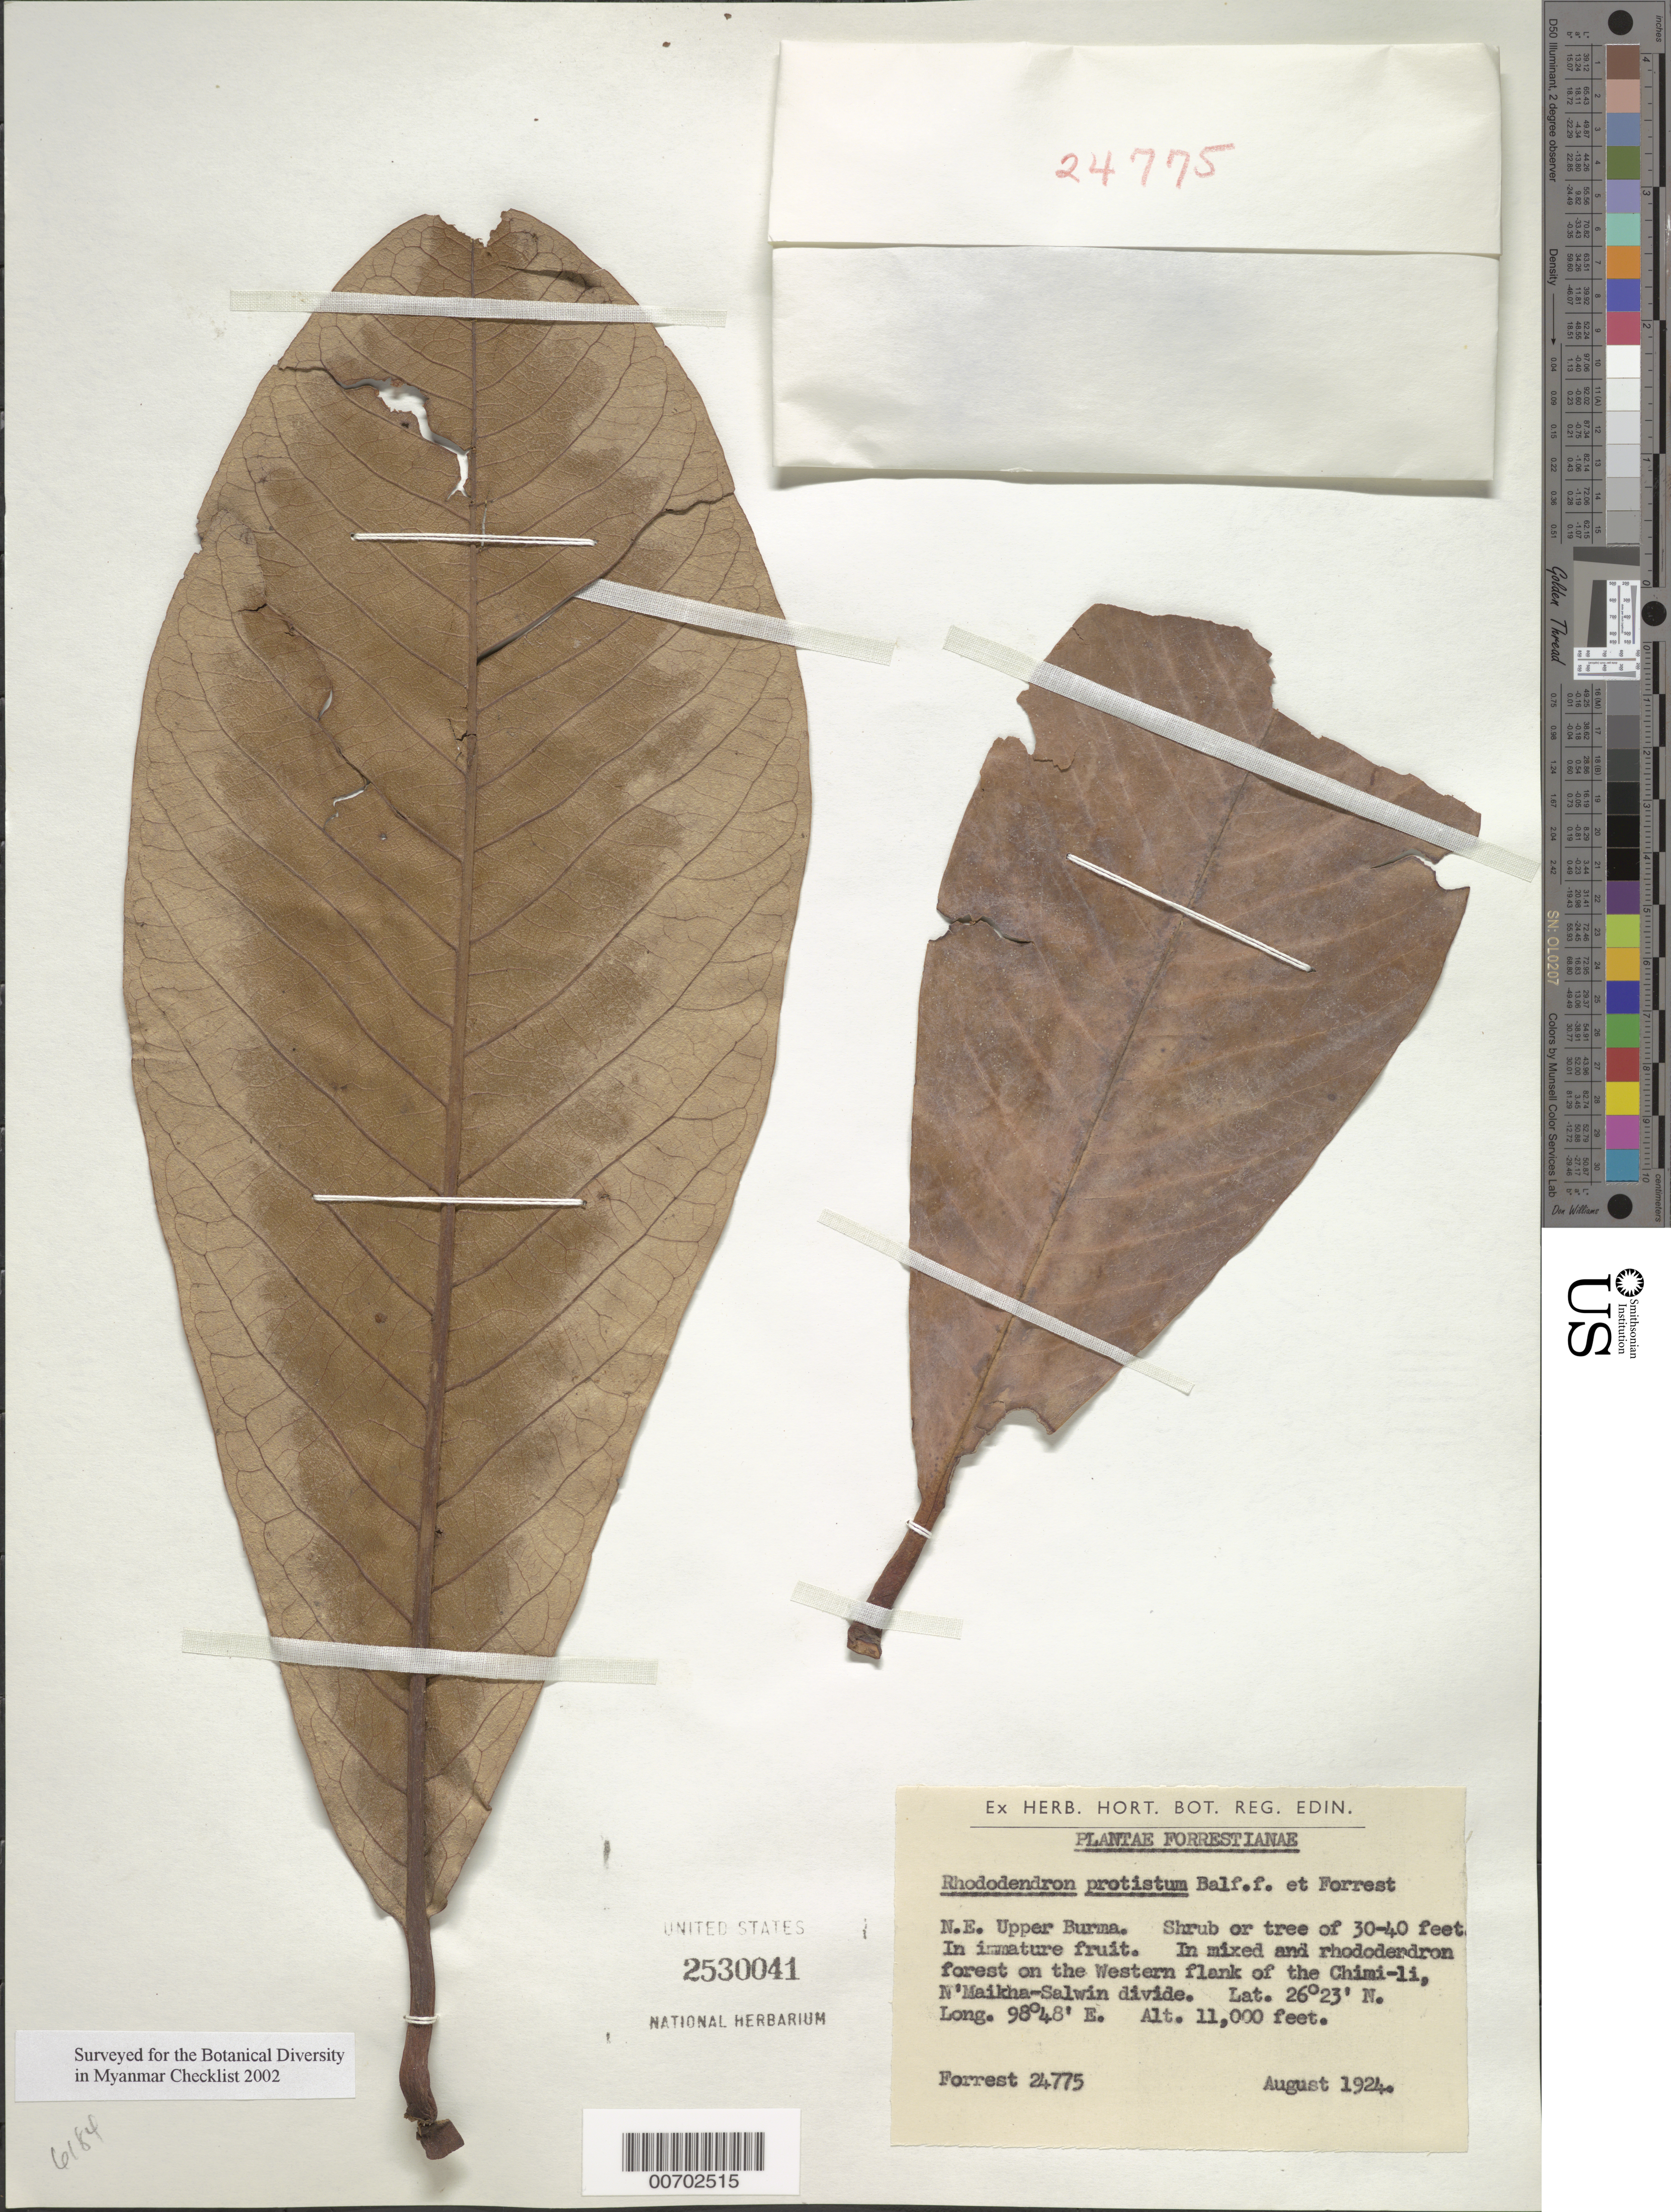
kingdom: Plantae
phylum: Tracheophyta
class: Magnoliopsida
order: Ericales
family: Ericaceae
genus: Rhododendron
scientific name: Rhododendron protistum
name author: Balf. f. & Forrest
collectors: G. Forrest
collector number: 24775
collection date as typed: Aug 1924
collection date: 1924-08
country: Myanmar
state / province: Kachin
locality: N'Maikha-Salwin Divide, Chimi-li, W flank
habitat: Mixed and Rhododendron forest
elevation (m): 3353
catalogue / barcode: US 2530041